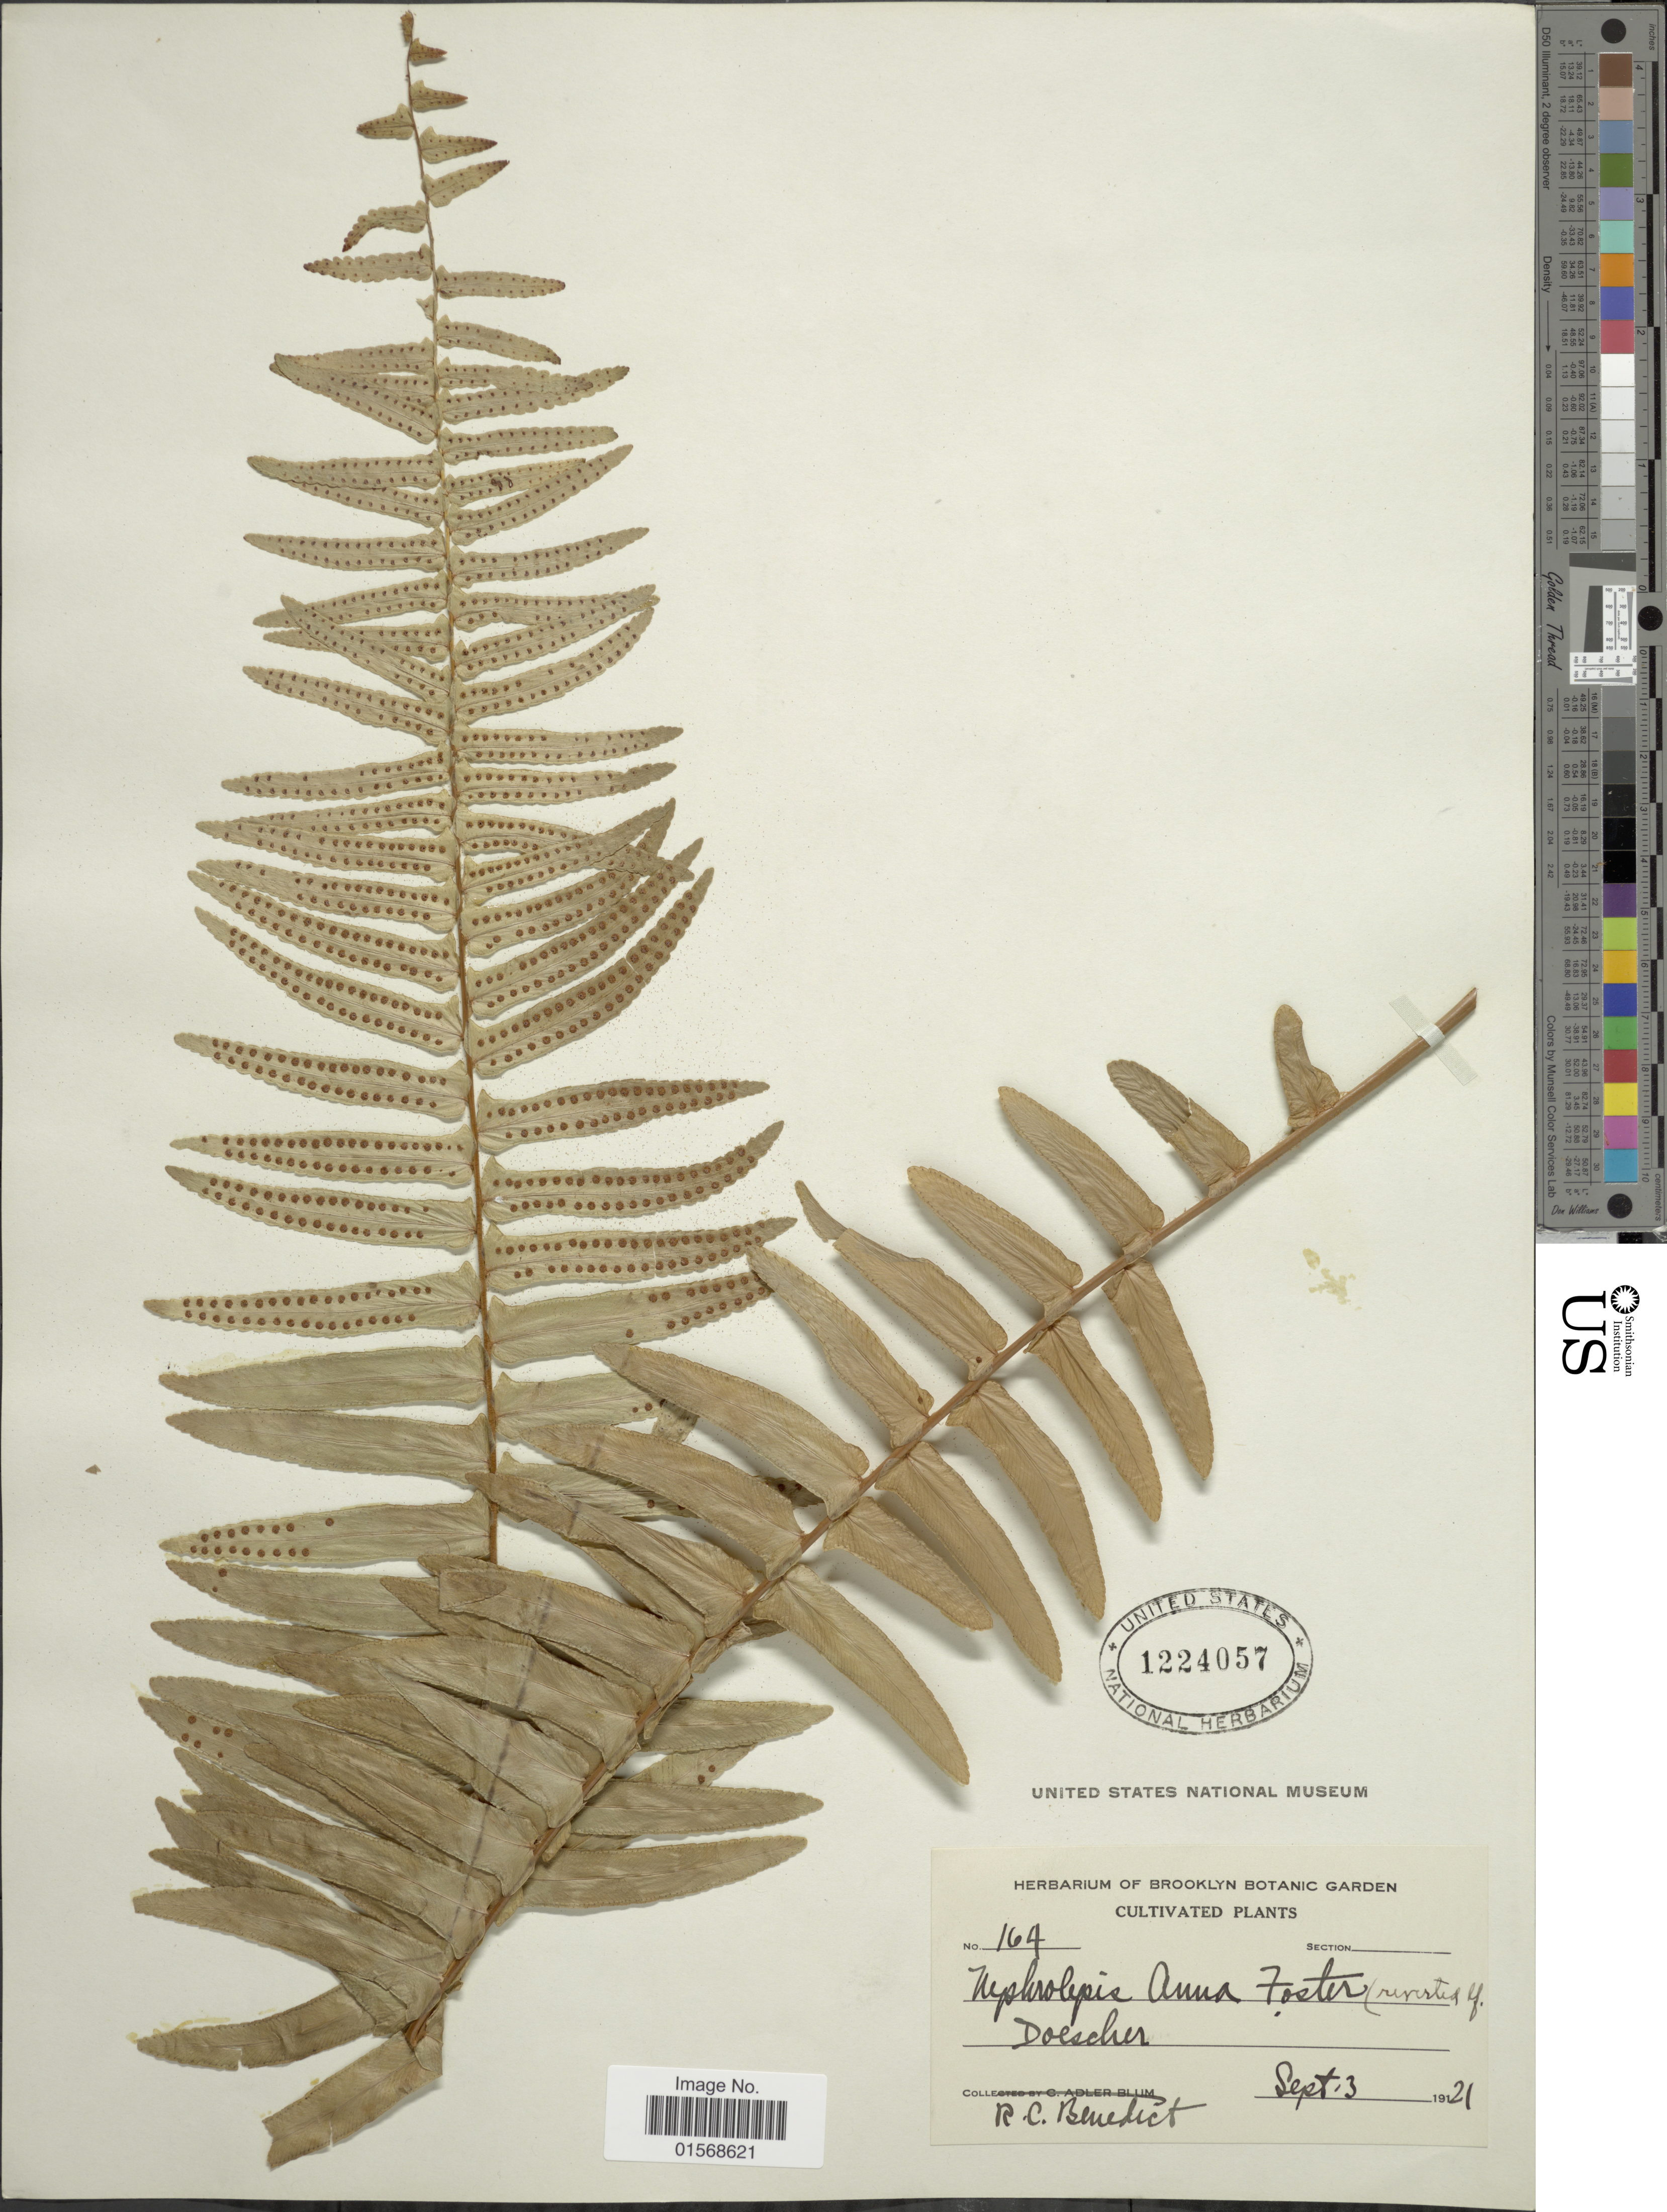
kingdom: Plantae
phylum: Tracheophyta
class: Polypodiopsida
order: Polypodiales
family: Nephrolepidaceae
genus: Nephrolepis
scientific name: Nephrolepis 'Anna Foster'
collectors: R. C. Benedict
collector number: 164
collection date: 1921-09-03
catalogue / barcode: US 1224057